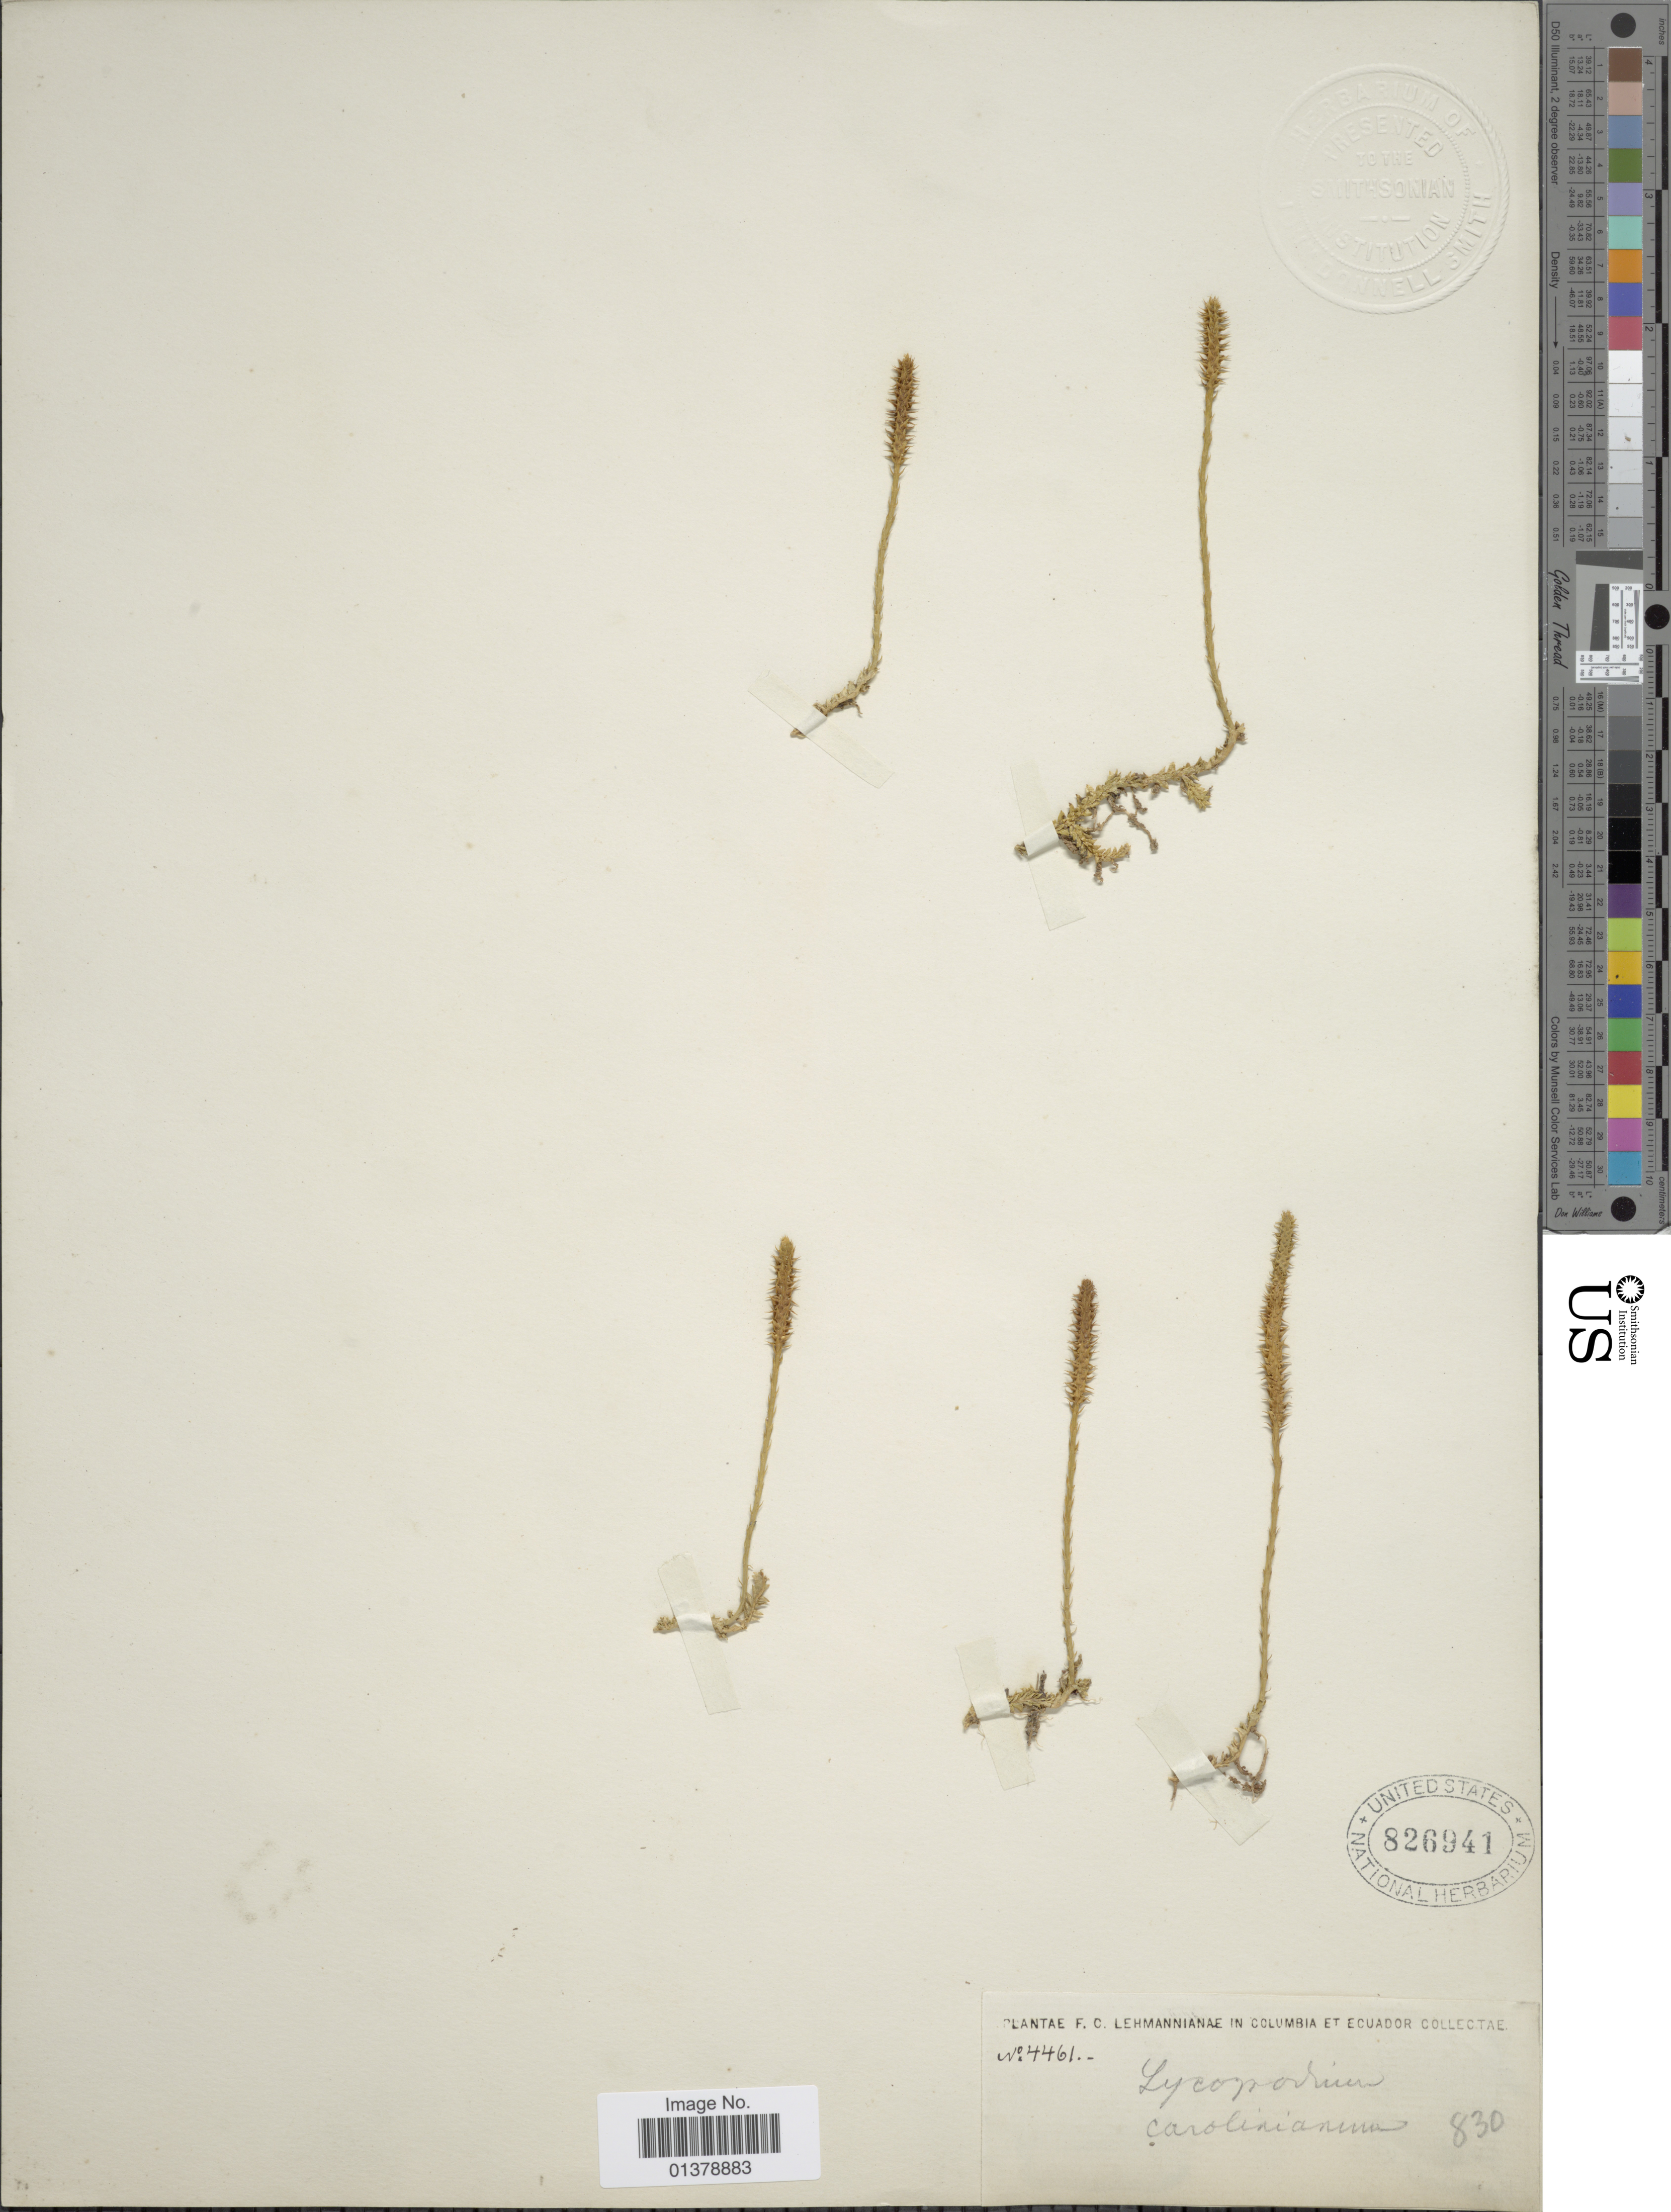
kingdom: Plantae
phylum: Tracheophyta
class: Lycopodiopsida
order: Lycopodiales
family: Lycopodiaceae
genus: Pseudolycopodiella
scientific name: Pseudolycopodiella caroliniana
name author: (L.) Holub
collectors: F. C. Lehmann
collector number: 4461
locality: Columbia et Ecuador